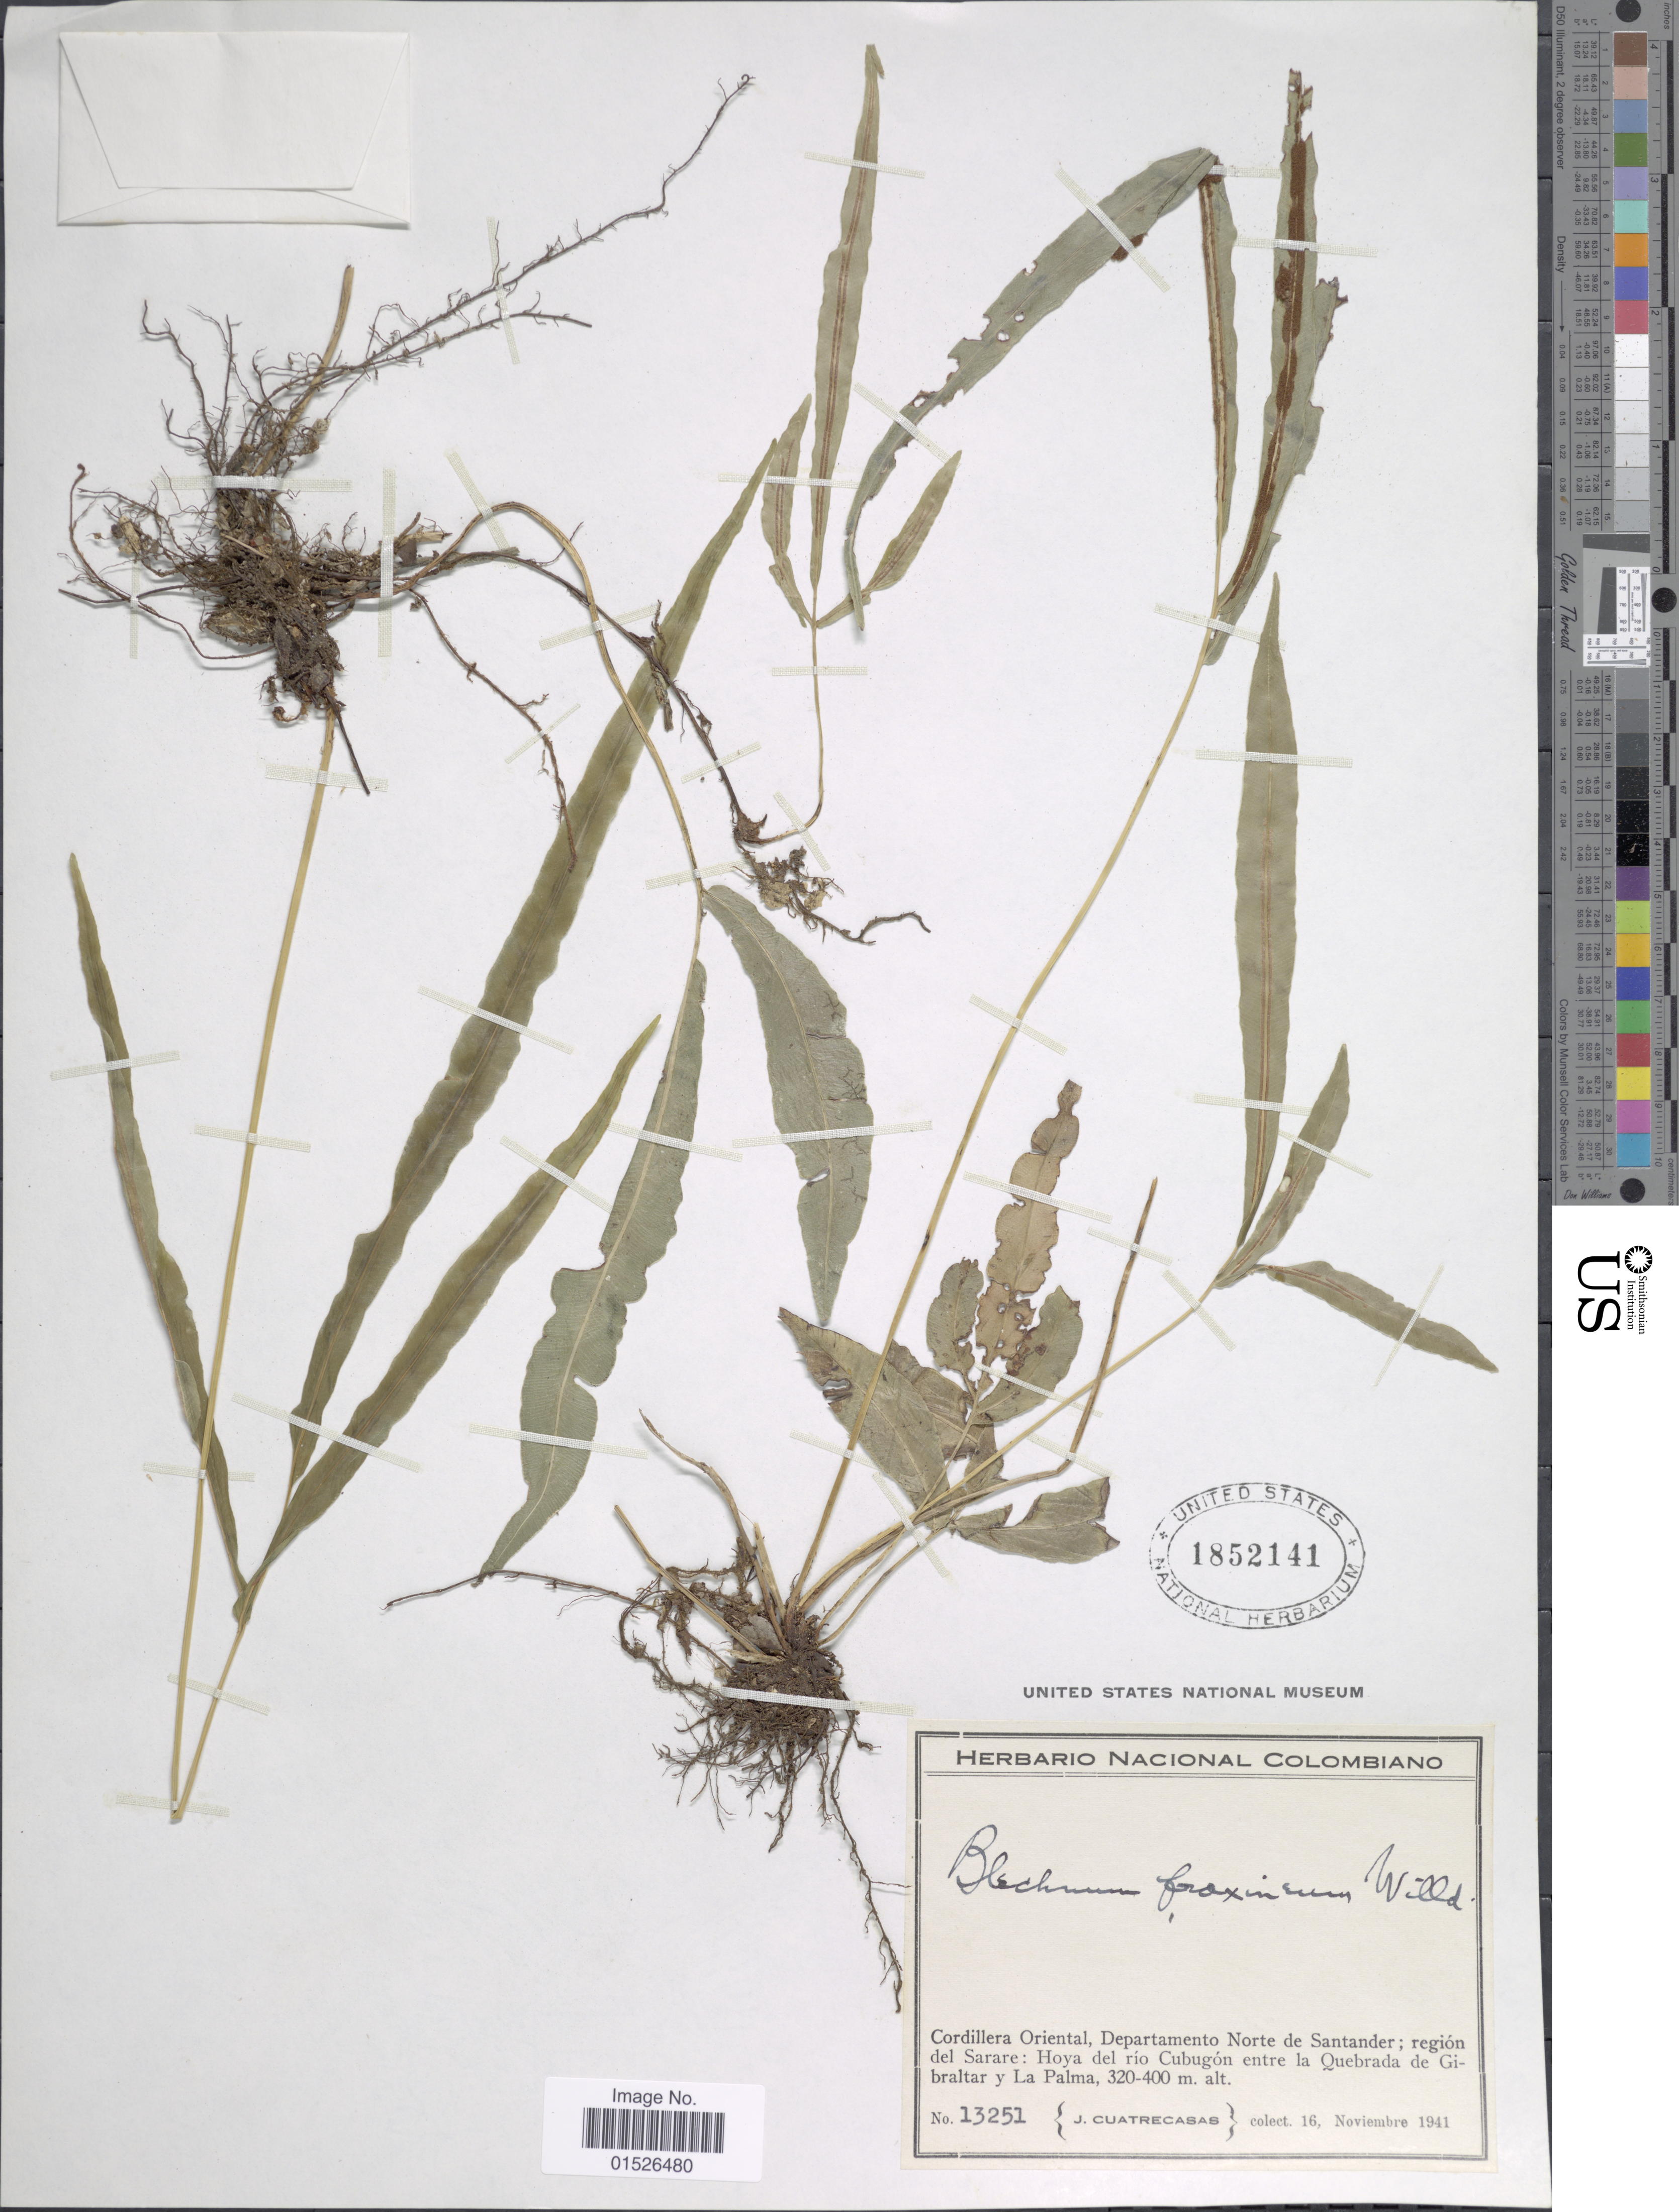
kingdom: Plantae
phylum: Tracheophyta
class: Polypodiopsida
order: Polypodiales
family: Blechnaceae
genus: Blechnum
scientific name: Blechnum meridense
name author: Klotzsch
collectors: J. Cuatrecasas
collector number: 13251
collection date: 1941-11-16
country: Colombia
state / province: Norte de Santander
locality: Cordillera Oriental, Departmento Norte de Santander; region del Sarare: Hoya del rio Cubugon entre la Quebrada de Gibraltar y La Palma.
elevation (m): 320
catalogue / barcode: US 1852141